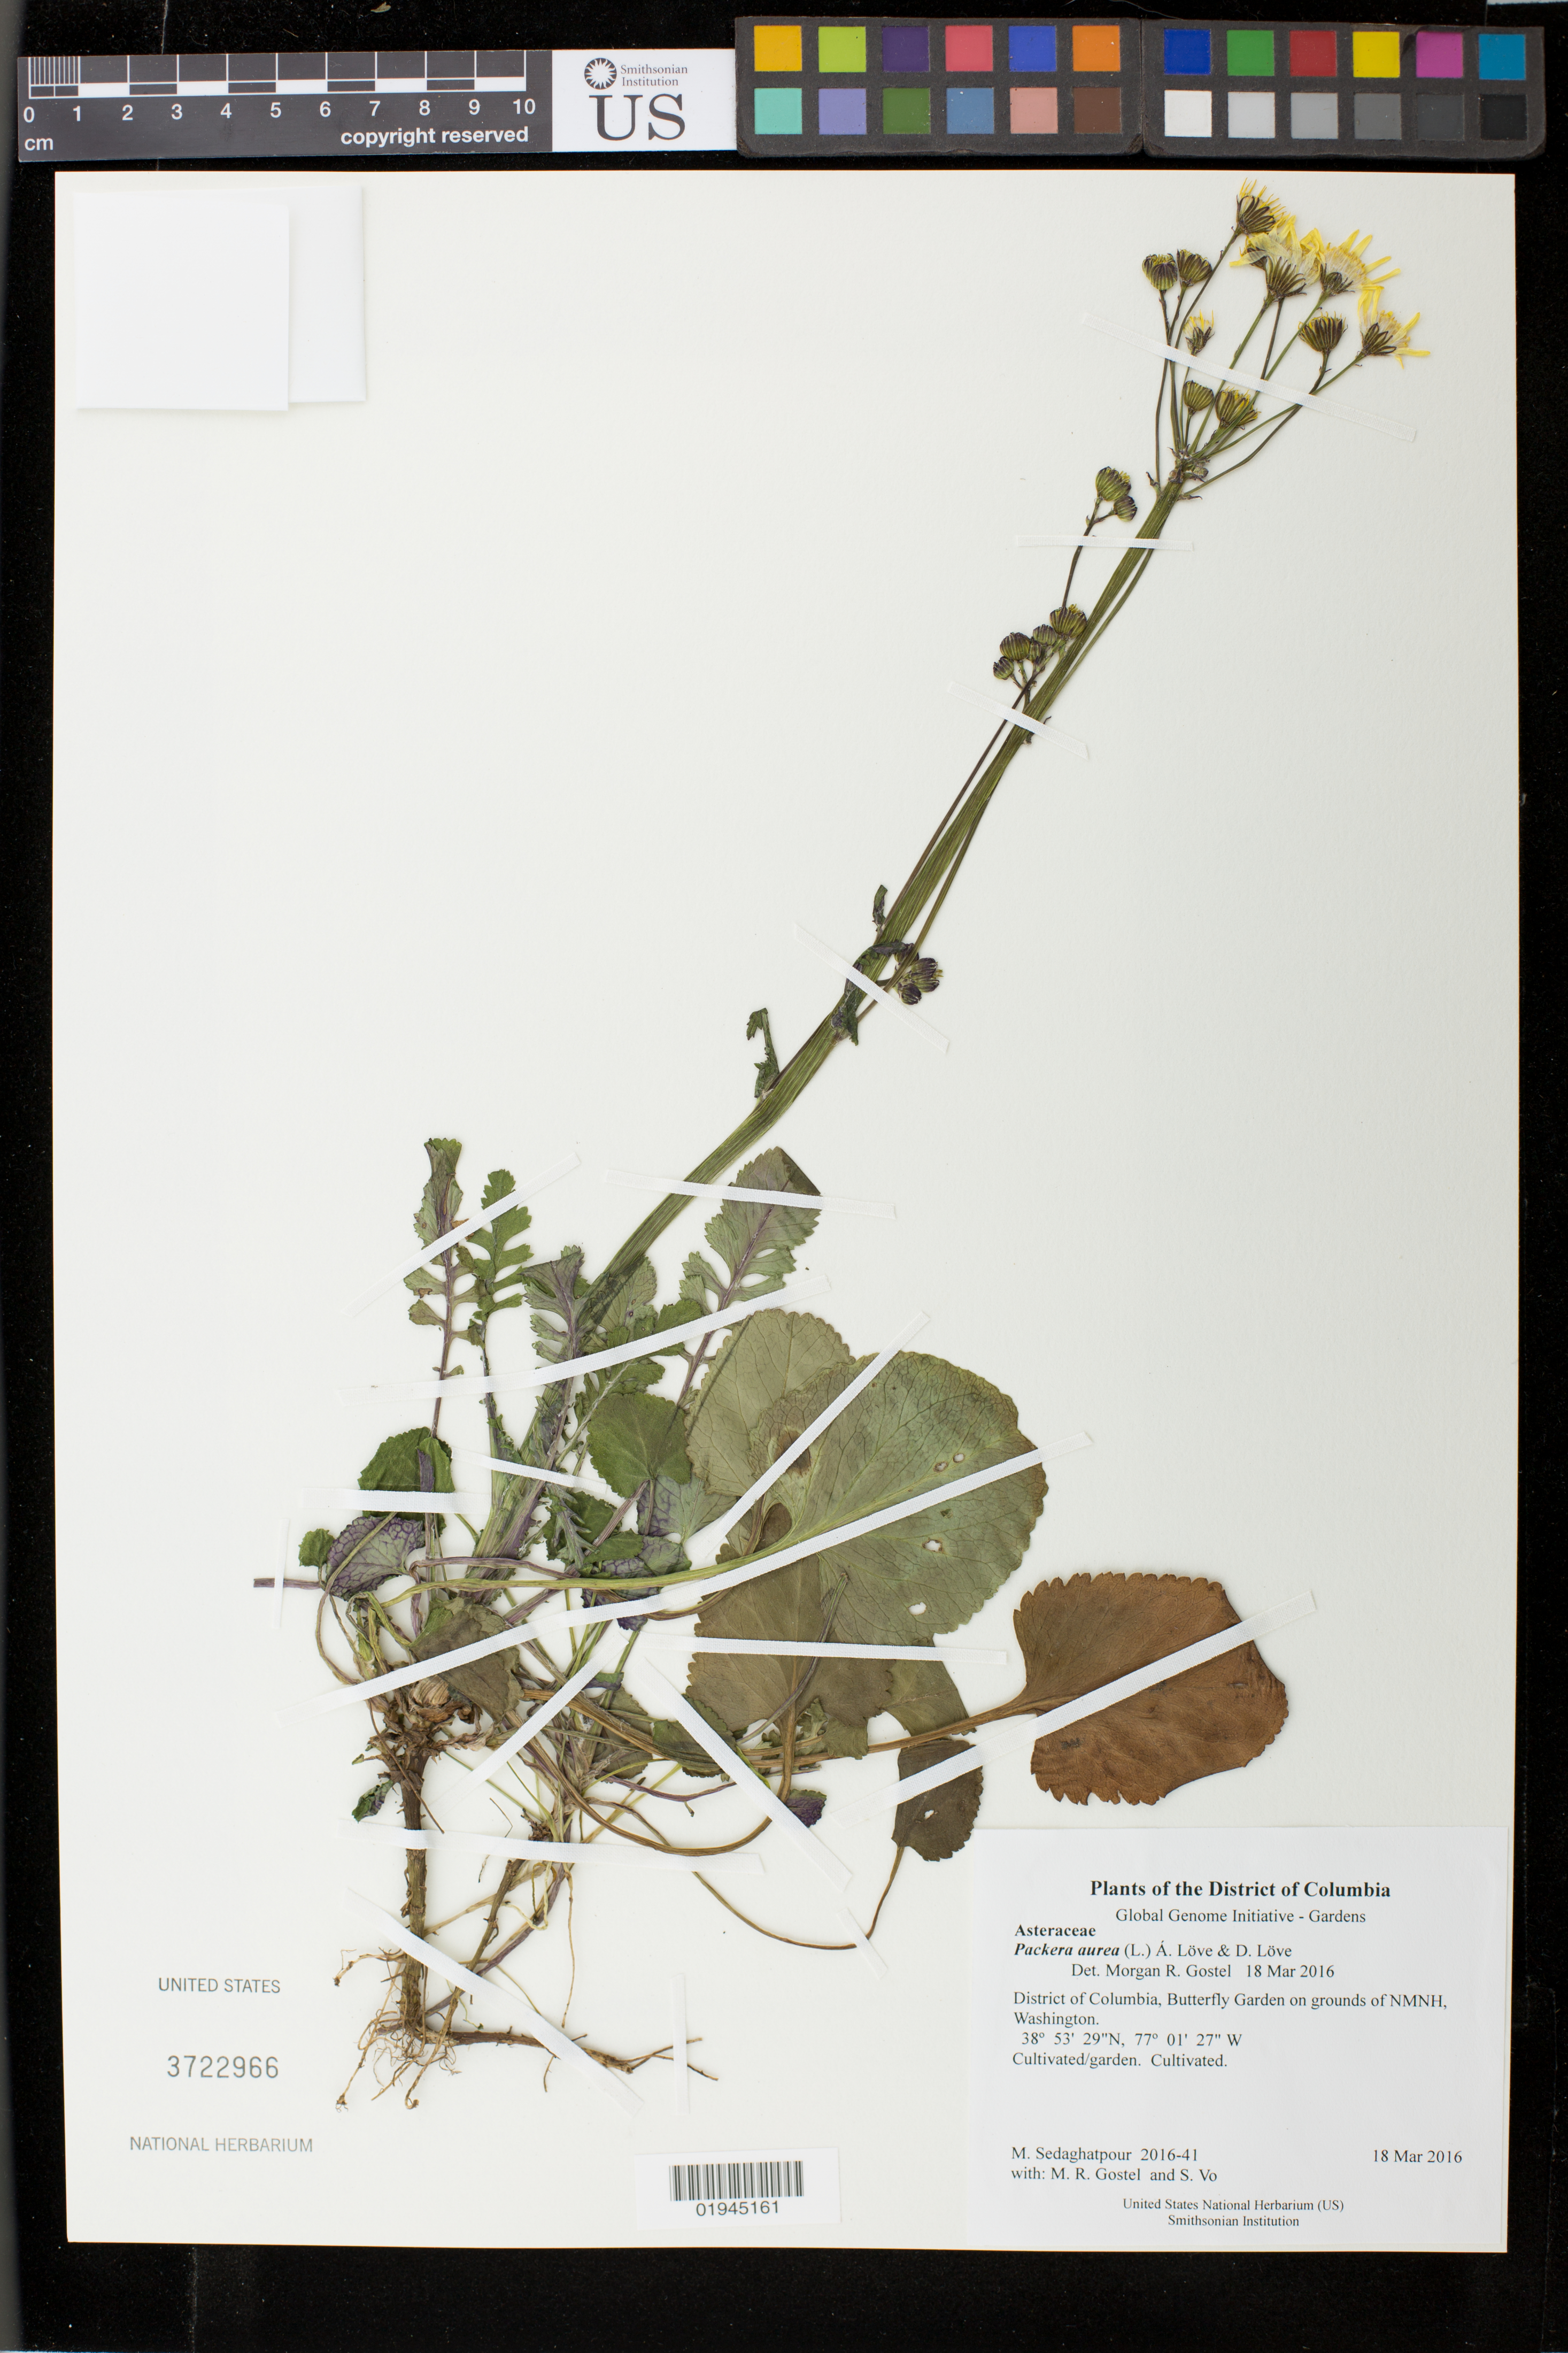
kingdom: Plantae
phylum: Tracheophyta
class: Magnoliopsida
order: Asterales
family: Asteraceae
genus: Packera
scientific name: Packera aurea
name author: (L.) Á. Löve & D. Löve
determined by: Gostel, Morgan R., (BRIT), Botanical Research Institute of Texas (UNITED STATES)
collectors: M. Sedaghatpour, M. R. Gostel & S. Vo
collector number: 2016-41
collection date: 2016-03-18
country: United States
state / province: District of Columbia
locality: Butterfly Garden on grounds of NMNH, Washington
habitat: Cultivated/garden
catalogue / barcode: US 3722966